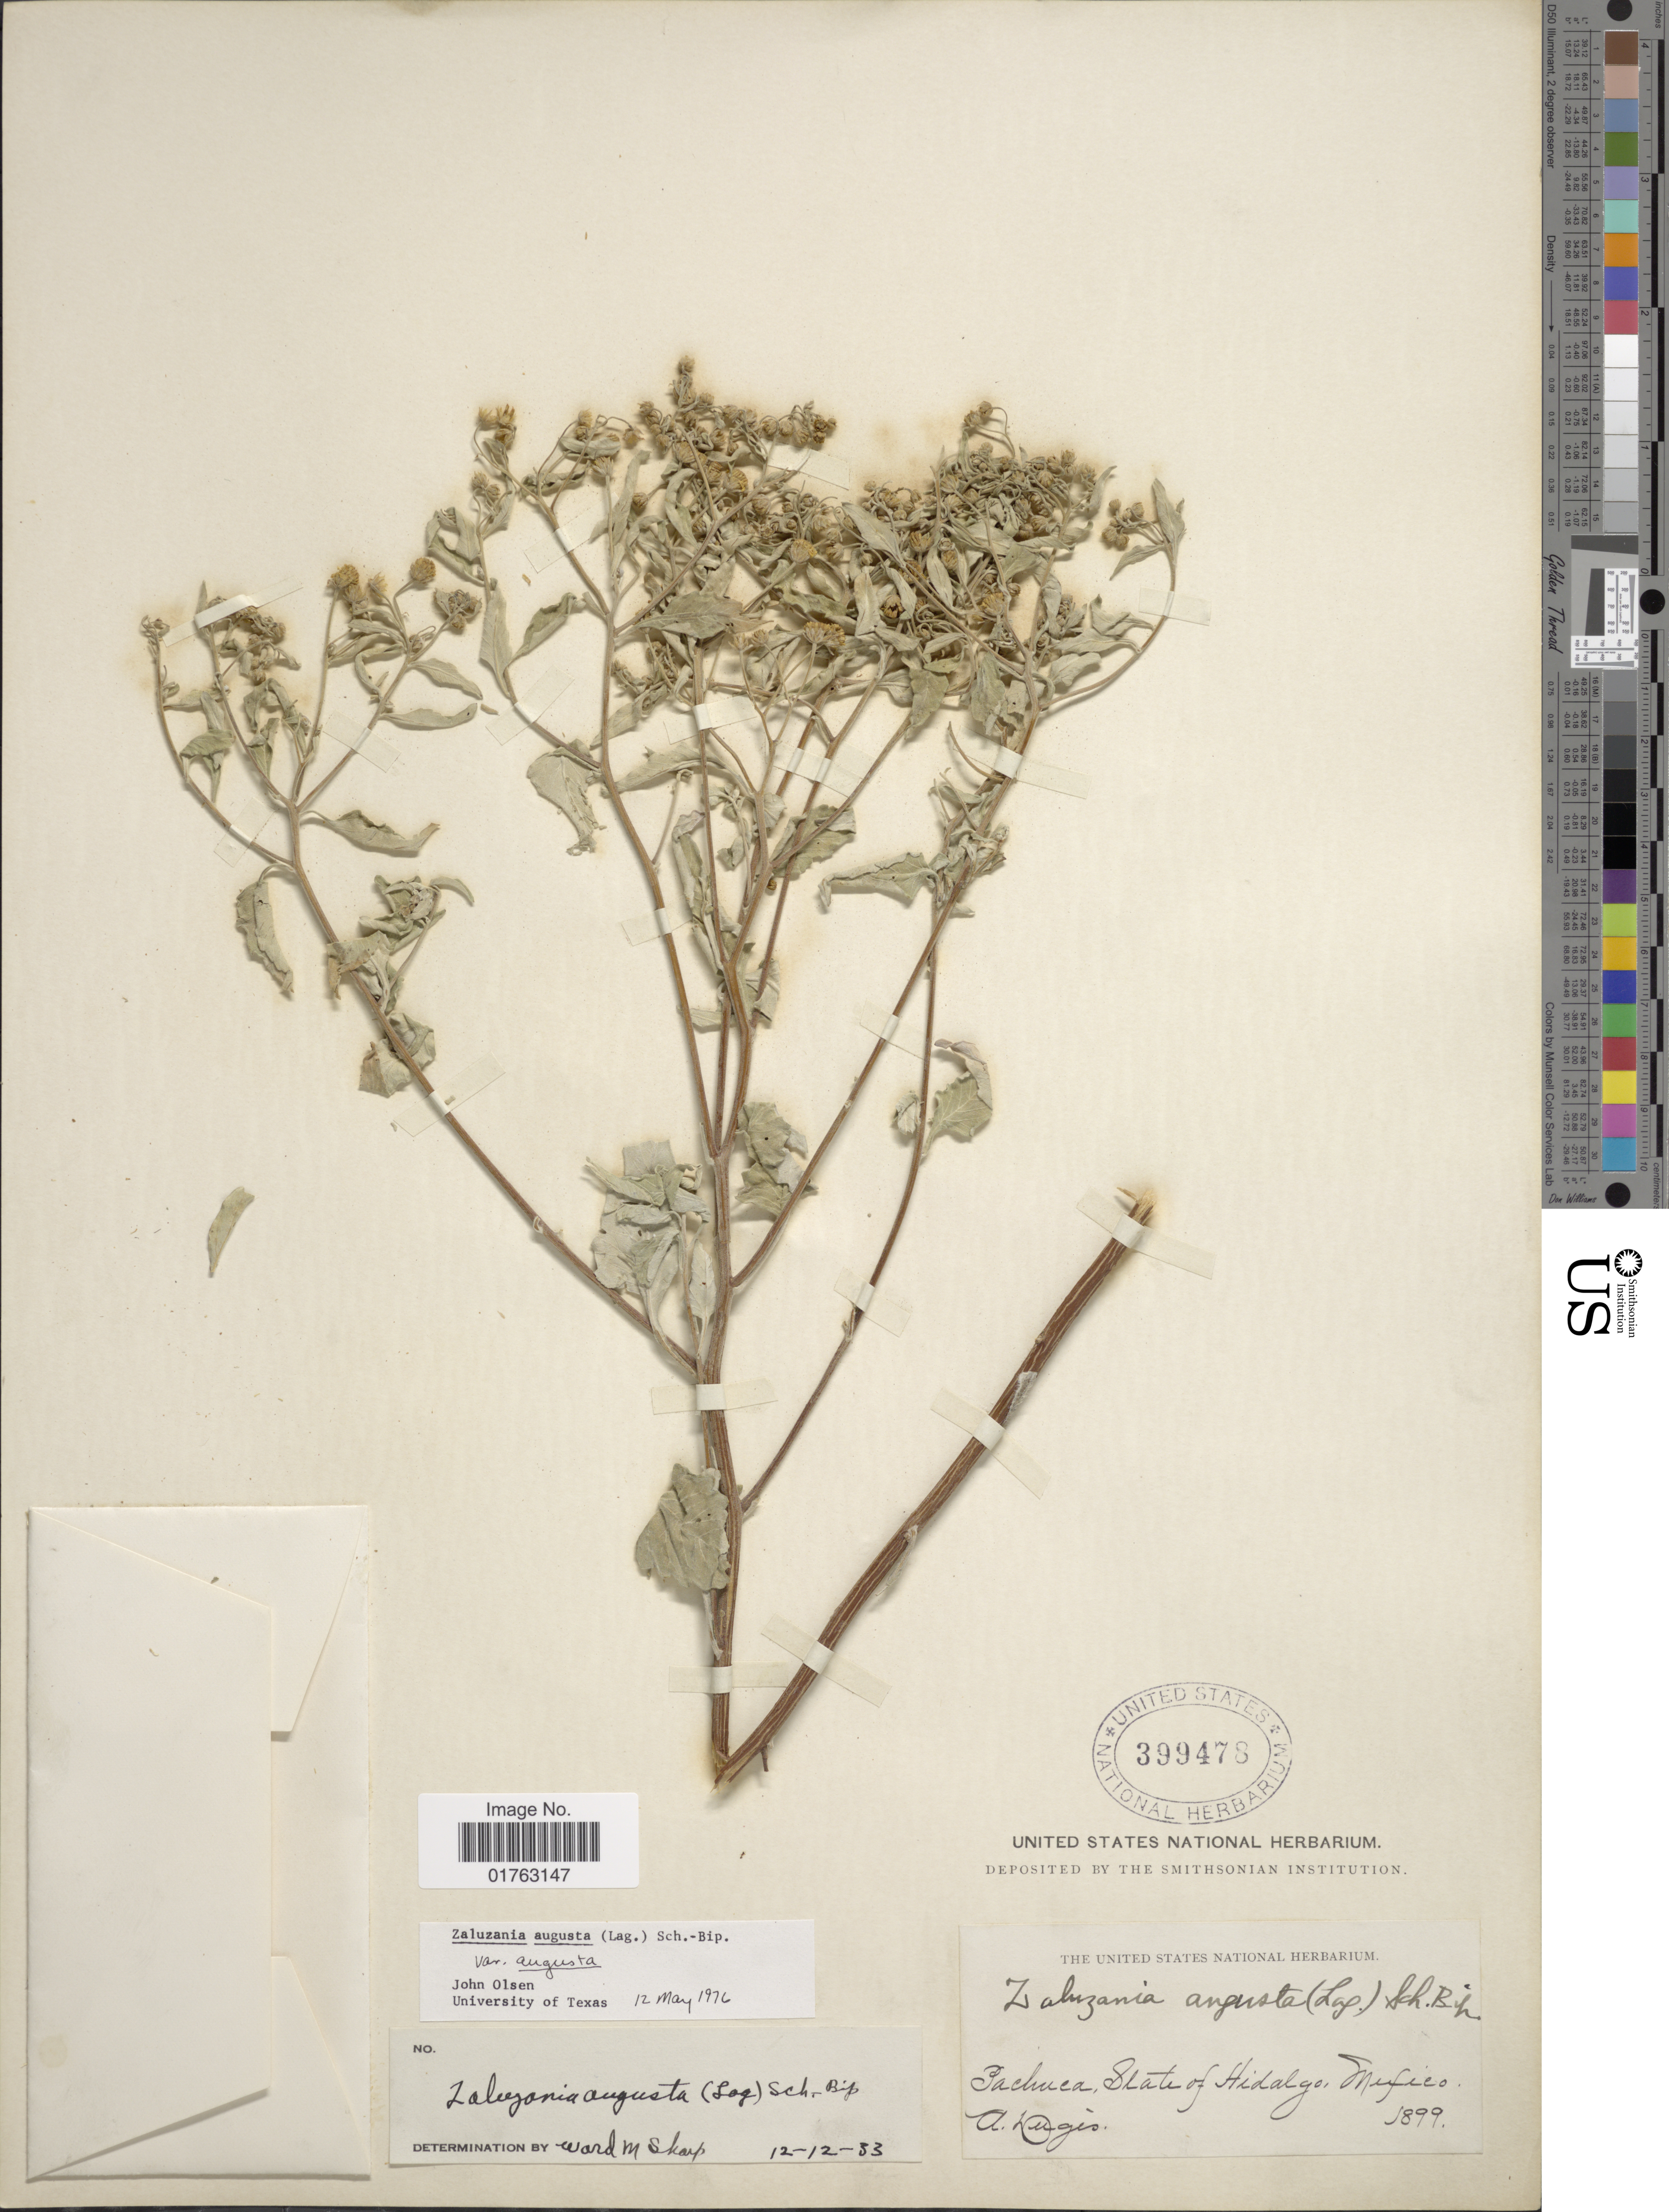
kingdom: Plantae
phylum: Tracheophyta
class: Magnoliopsida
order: Asterales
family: Asteraceae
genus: Zaluzania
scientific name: Zaluzania angusta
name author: (Lag.) Sch. Bip.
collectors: A. Dugis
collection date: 1899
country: Mexico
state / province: Hidalgo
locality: Pachuca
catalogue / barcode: US 399478